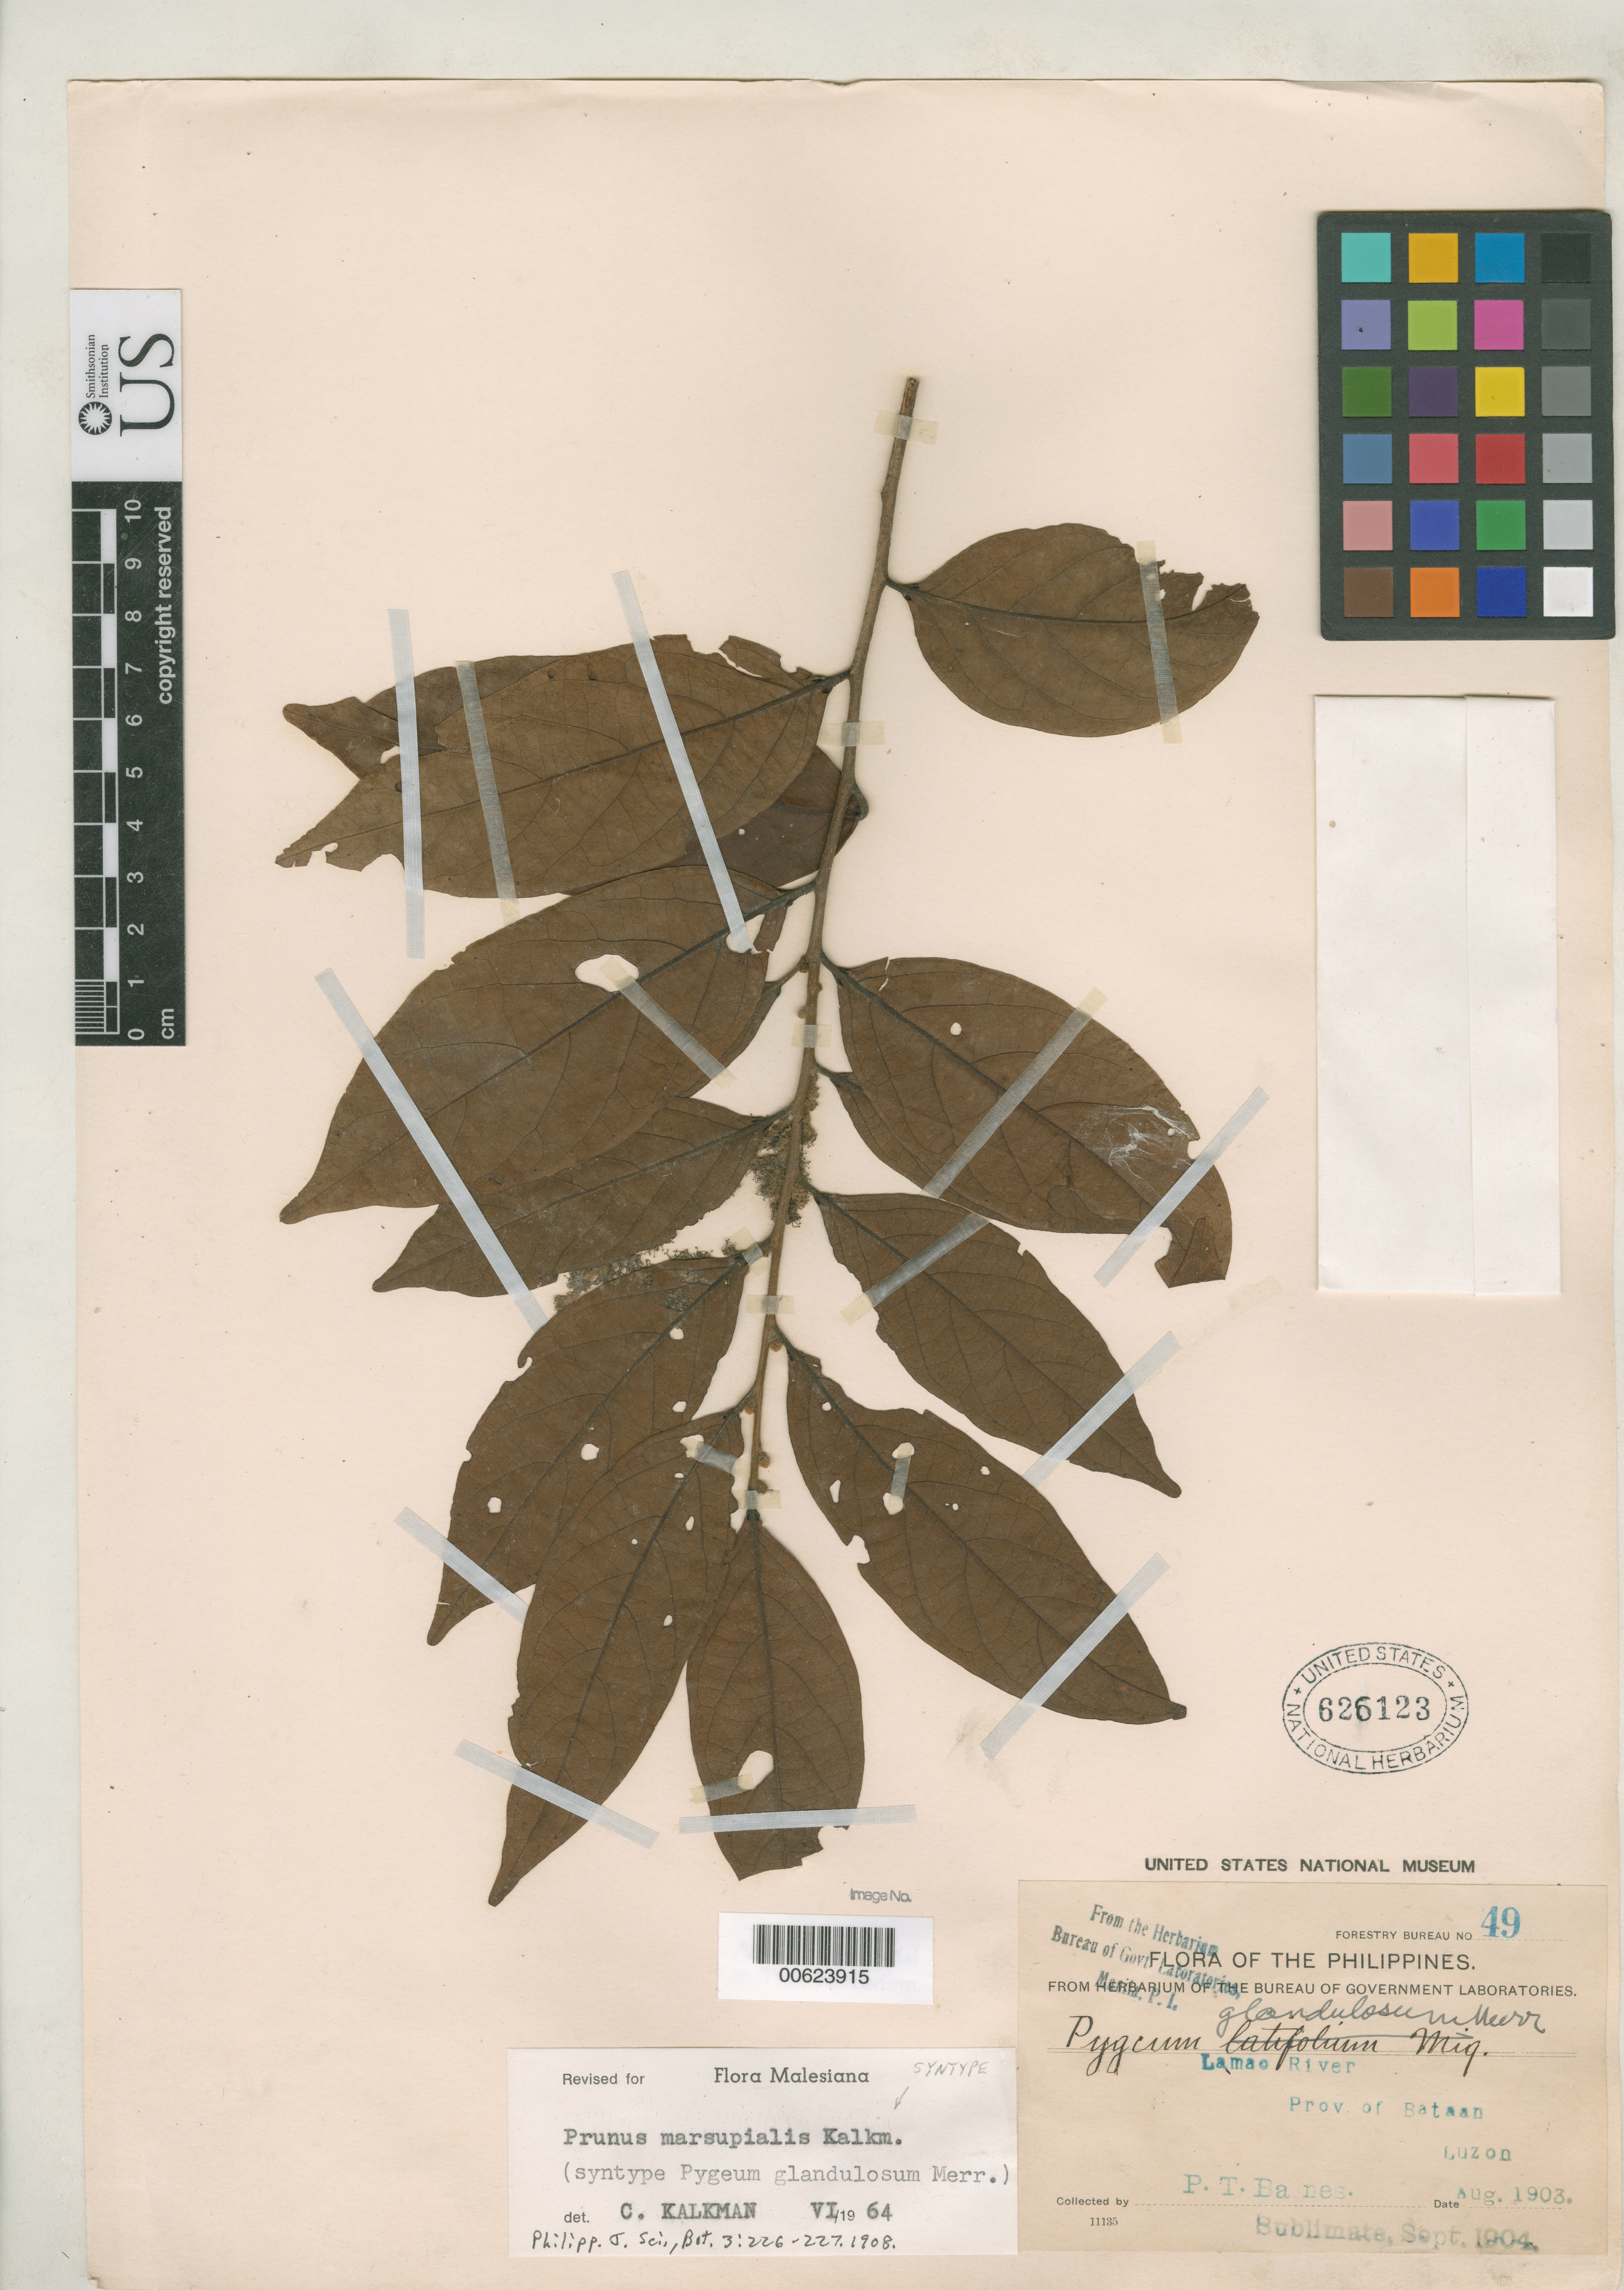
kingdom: Plantae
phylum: Tracheophyta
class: Magnoliopsida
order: Rosales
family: Rosaceae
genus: Pygeum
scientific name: Pygeum glandulosum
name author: Merr.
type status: Syntype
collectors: P. Barnes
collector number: For. Bur. 49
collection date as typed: Aug 1903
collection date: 1903-08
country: Philippines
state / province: Central Luzon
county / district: Bataan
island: Luzon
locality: Lamao River.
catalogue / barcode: US 626123